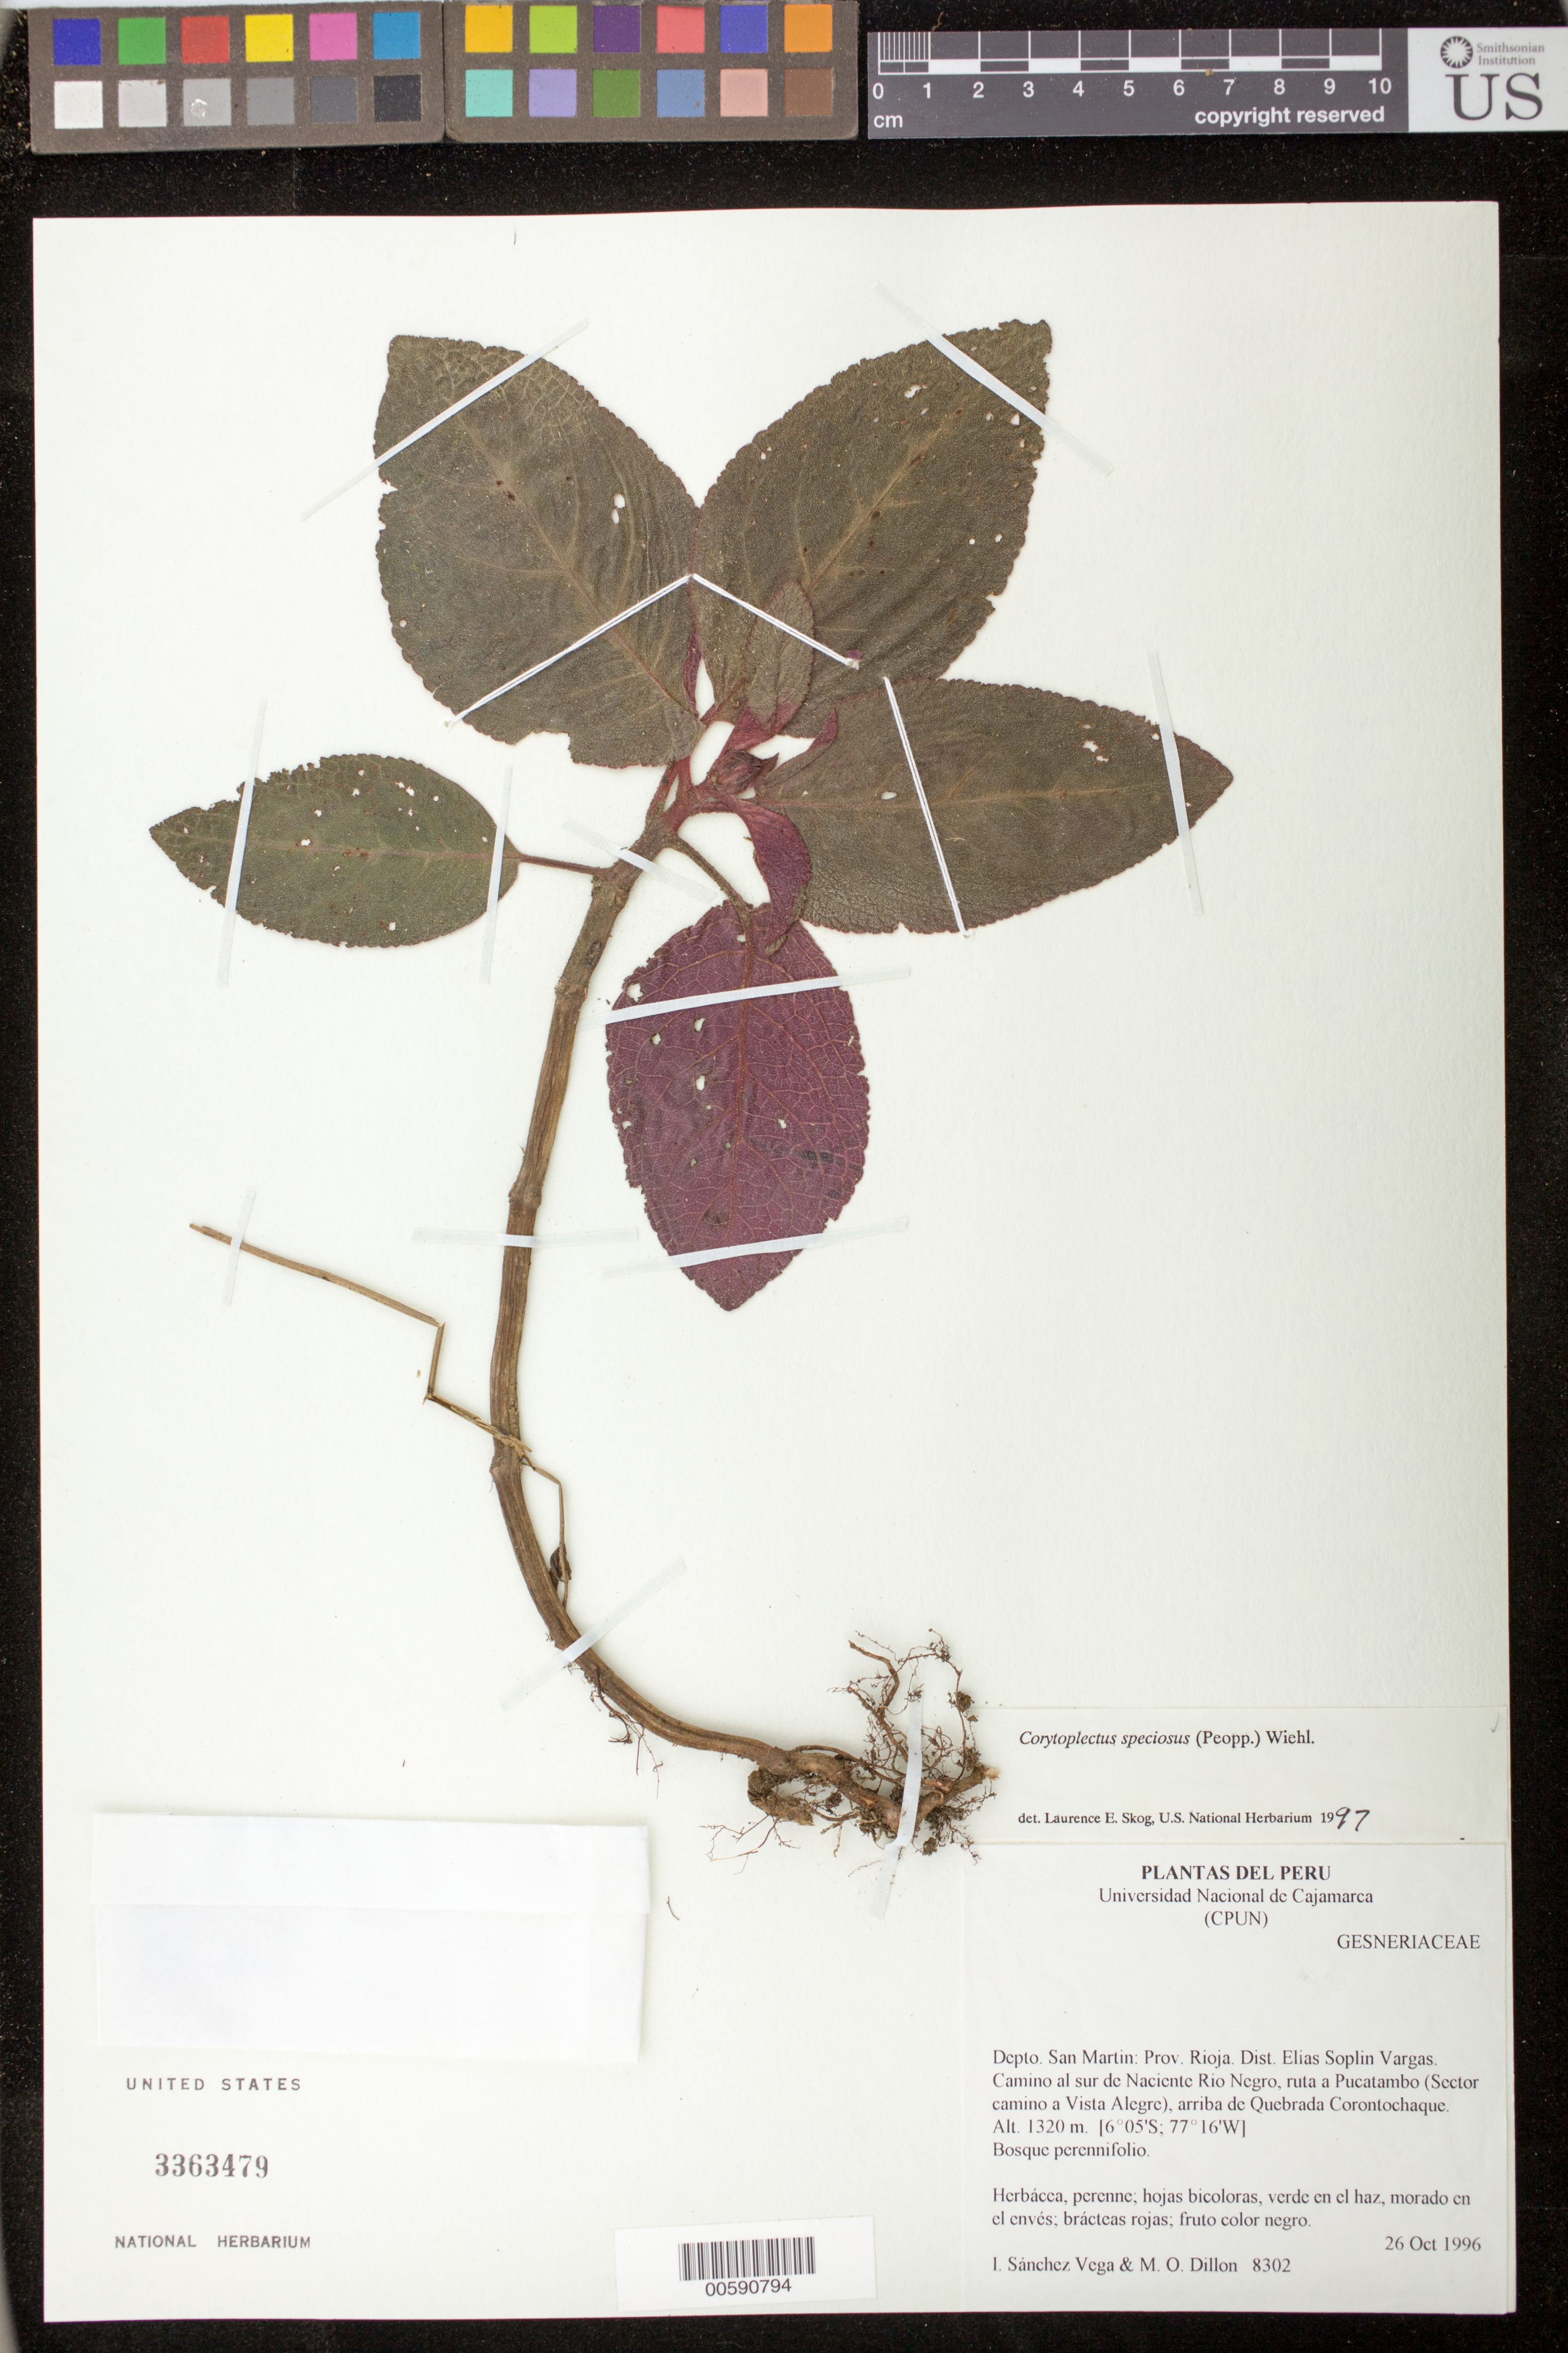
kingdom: Plantae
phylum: Tracheophyta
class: Magnoliopsida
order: Lamiales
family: Gesneriaceae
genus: Corytoplectus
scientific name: Corytoplectus speciosus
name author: (Poepp.) Wiehler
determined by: Skog, Laurence E.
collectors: I. M. Sánchez Vega & M. O. Dillon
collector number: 8302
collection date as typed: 26 Oct 1996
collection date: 1996-10-26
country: Peru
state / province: San Martín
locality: Prov. Rioja, Dist. Elias Soplin Vargas; camino al sur de Naciente Rio Negro, ruta a Pucatambo (Sector camino a Vista Alegre), arriba de Quebrada Corontochaque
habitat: Bosque perennifolio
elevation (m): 1320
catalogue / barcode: US 3363479